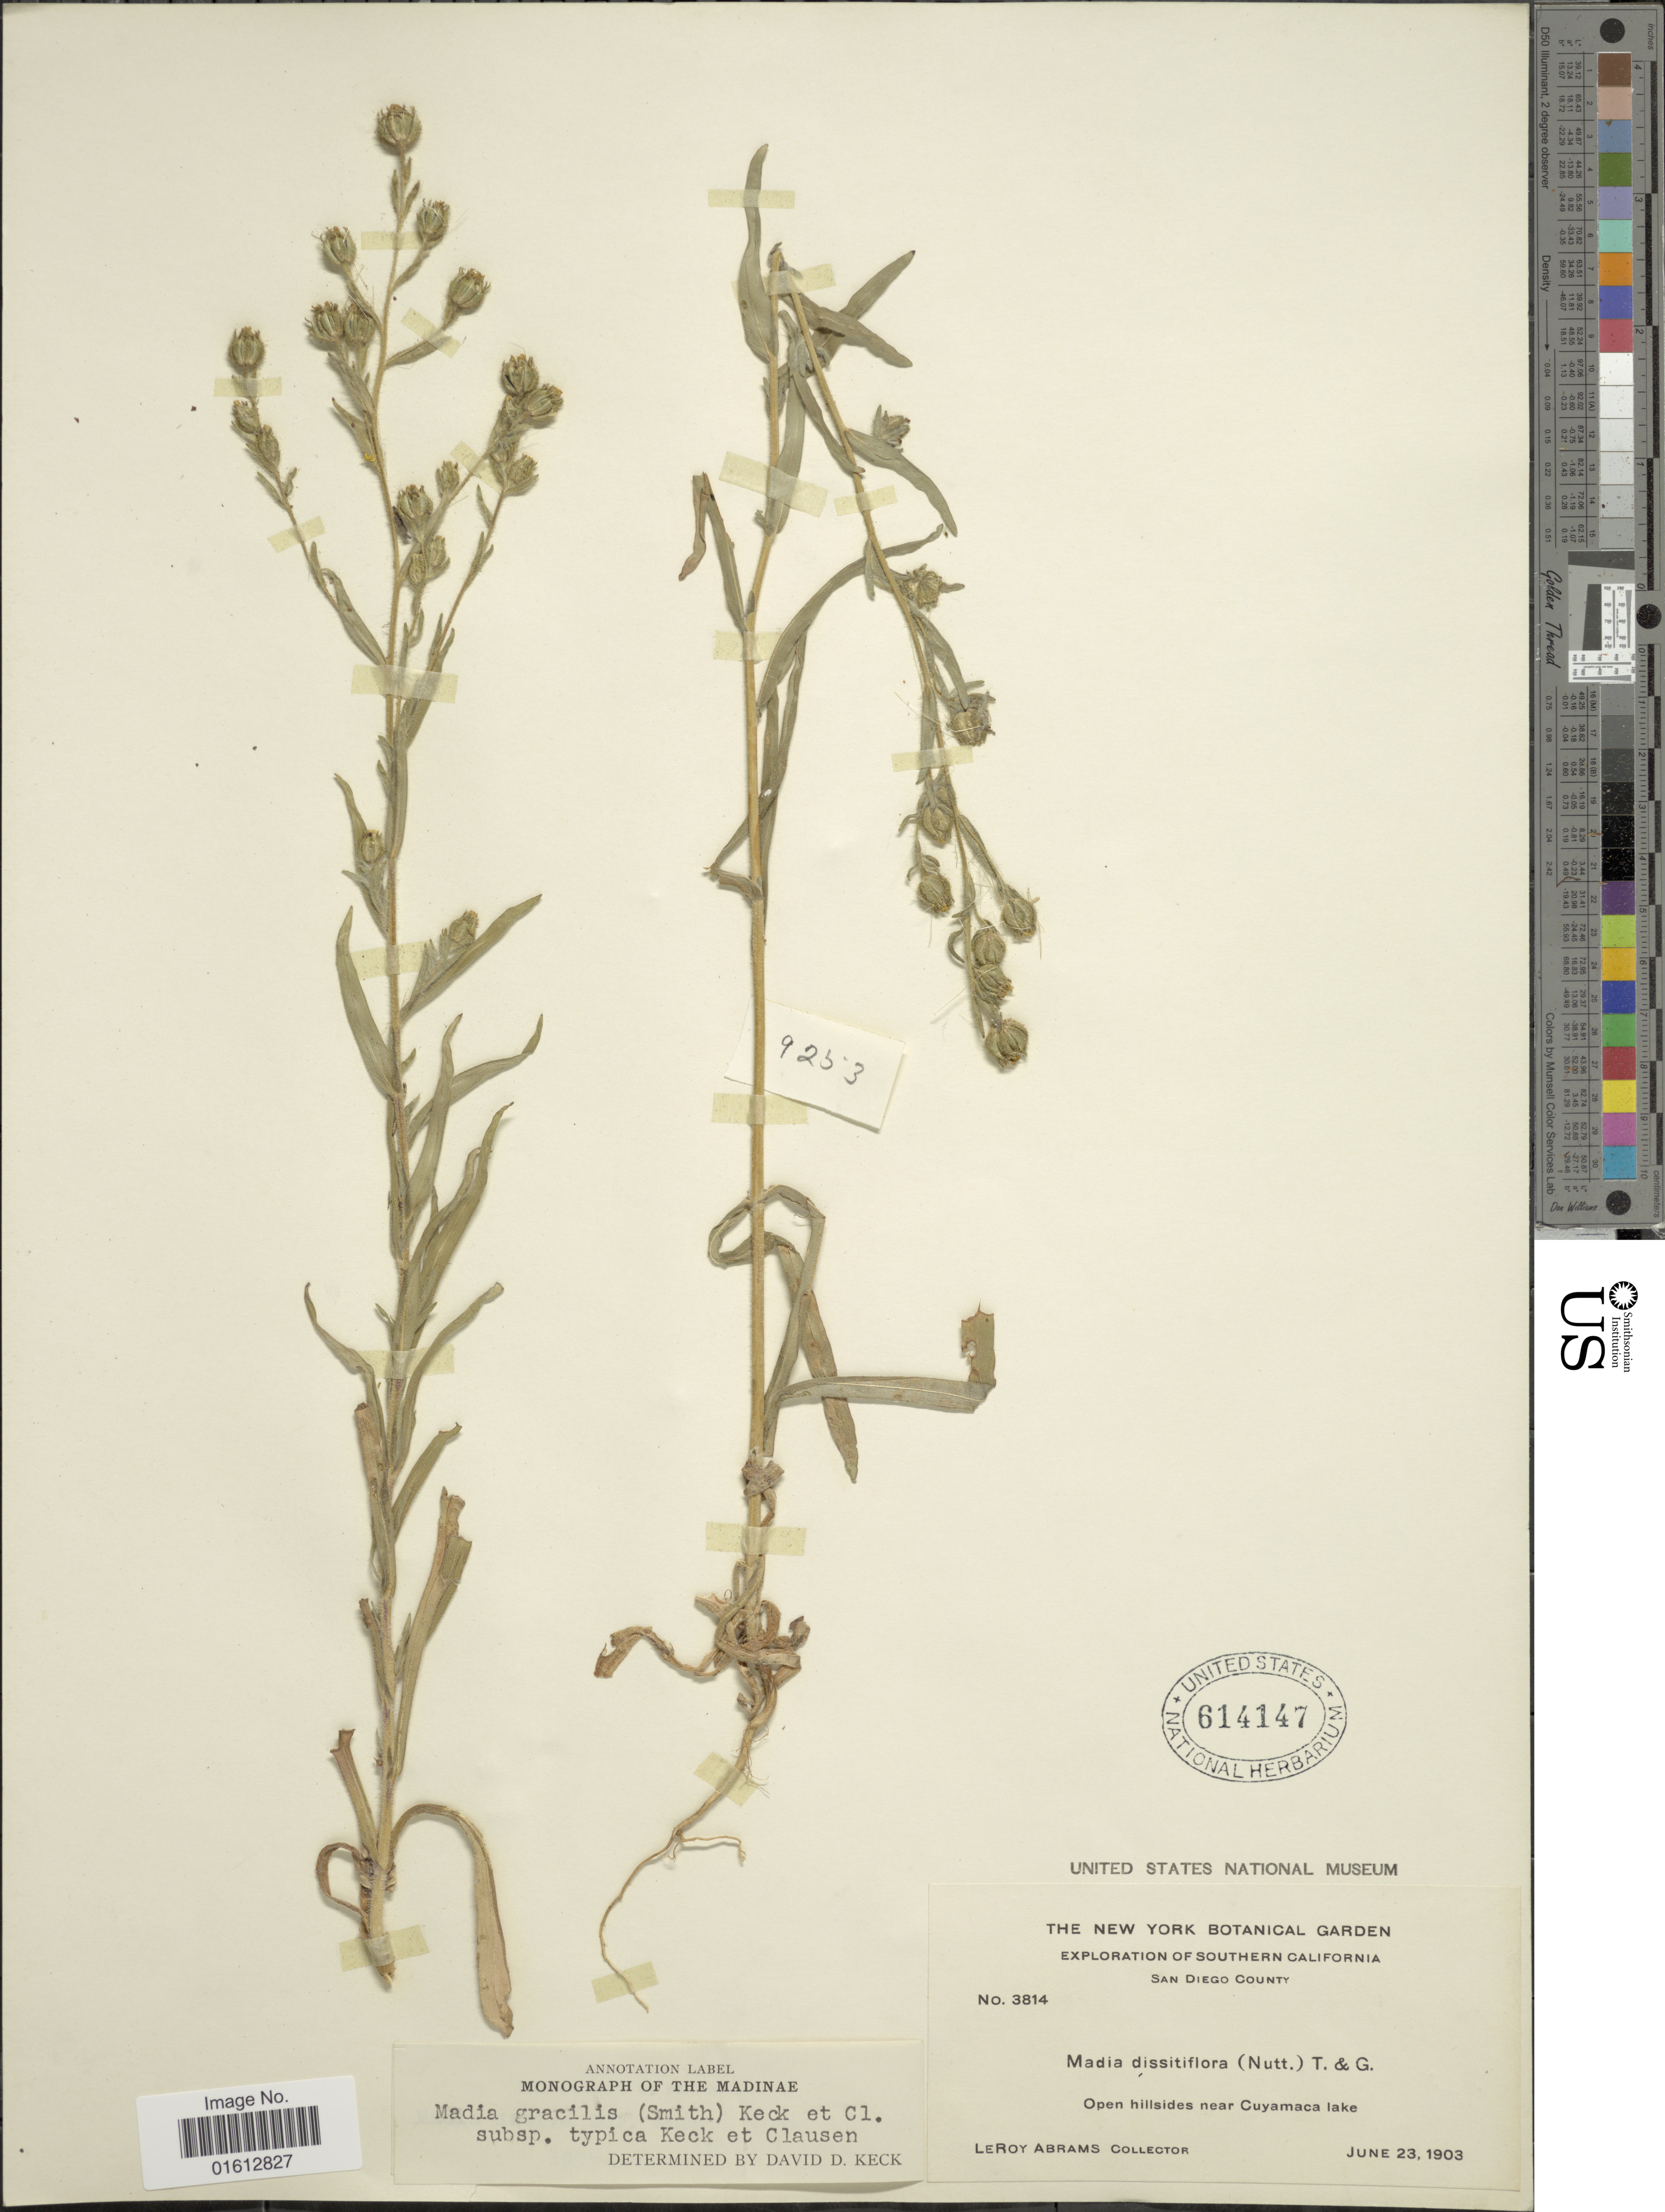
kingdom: Plantae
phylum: Tracheophyta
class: Magnoliopsida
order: Asterales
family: Asteraceae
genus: Madia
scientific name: Madia gracilis subsp. gracilis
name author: (Sm.) D.D. Keck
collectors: L. Abrams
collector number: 3814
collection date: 1903-06-23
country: United States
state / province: California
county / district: San Diego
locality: Southern California, San Diego County, open hillsides near Cuyamaca lake.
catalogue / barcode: US 614147